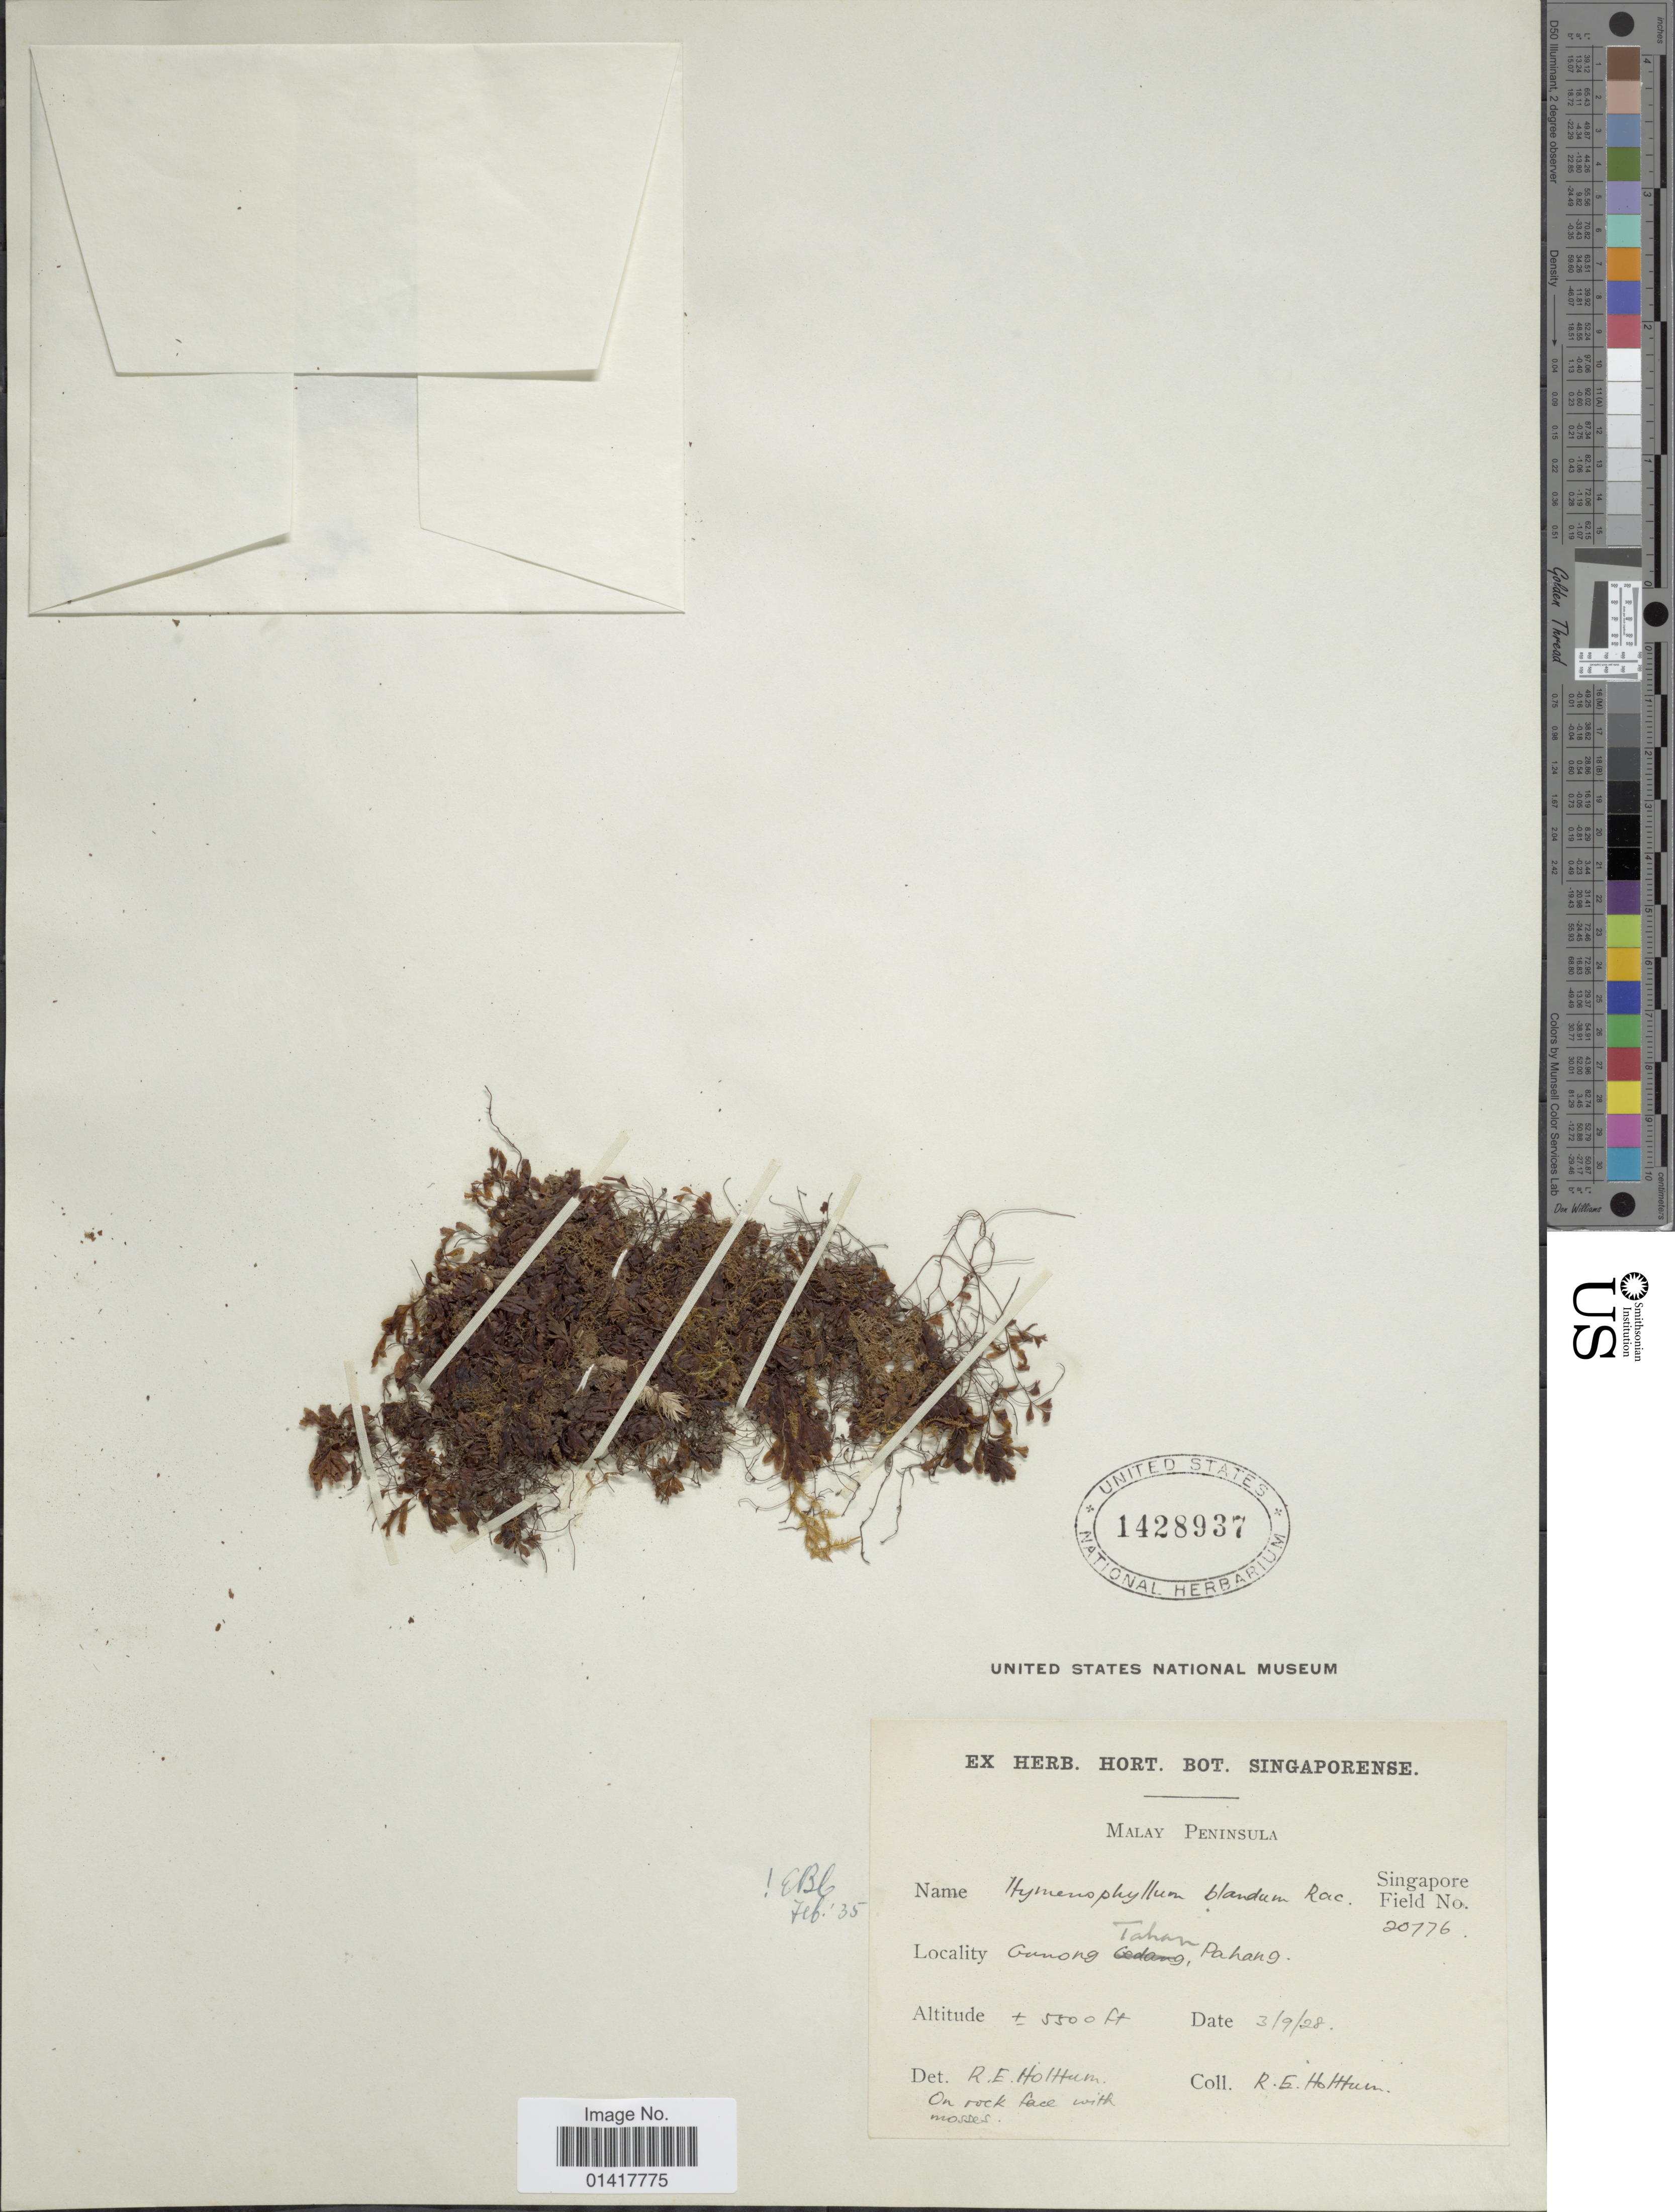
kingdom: Plantae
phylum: Tracheophyta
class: Polypodiopsida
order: Hymenophyllales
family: Hymenophyllaceae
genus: Hymenophyllum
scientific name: Hymenophyllum blandum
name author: Racib.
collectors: R. Hottum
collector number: Singapore Field 20776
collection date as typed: Transcribed d/m/y: 3/9/28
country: Malaysia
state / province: Pahang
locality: Malay Peninsula. Gamong Tahan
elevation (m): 1676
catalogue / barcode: US 1428937